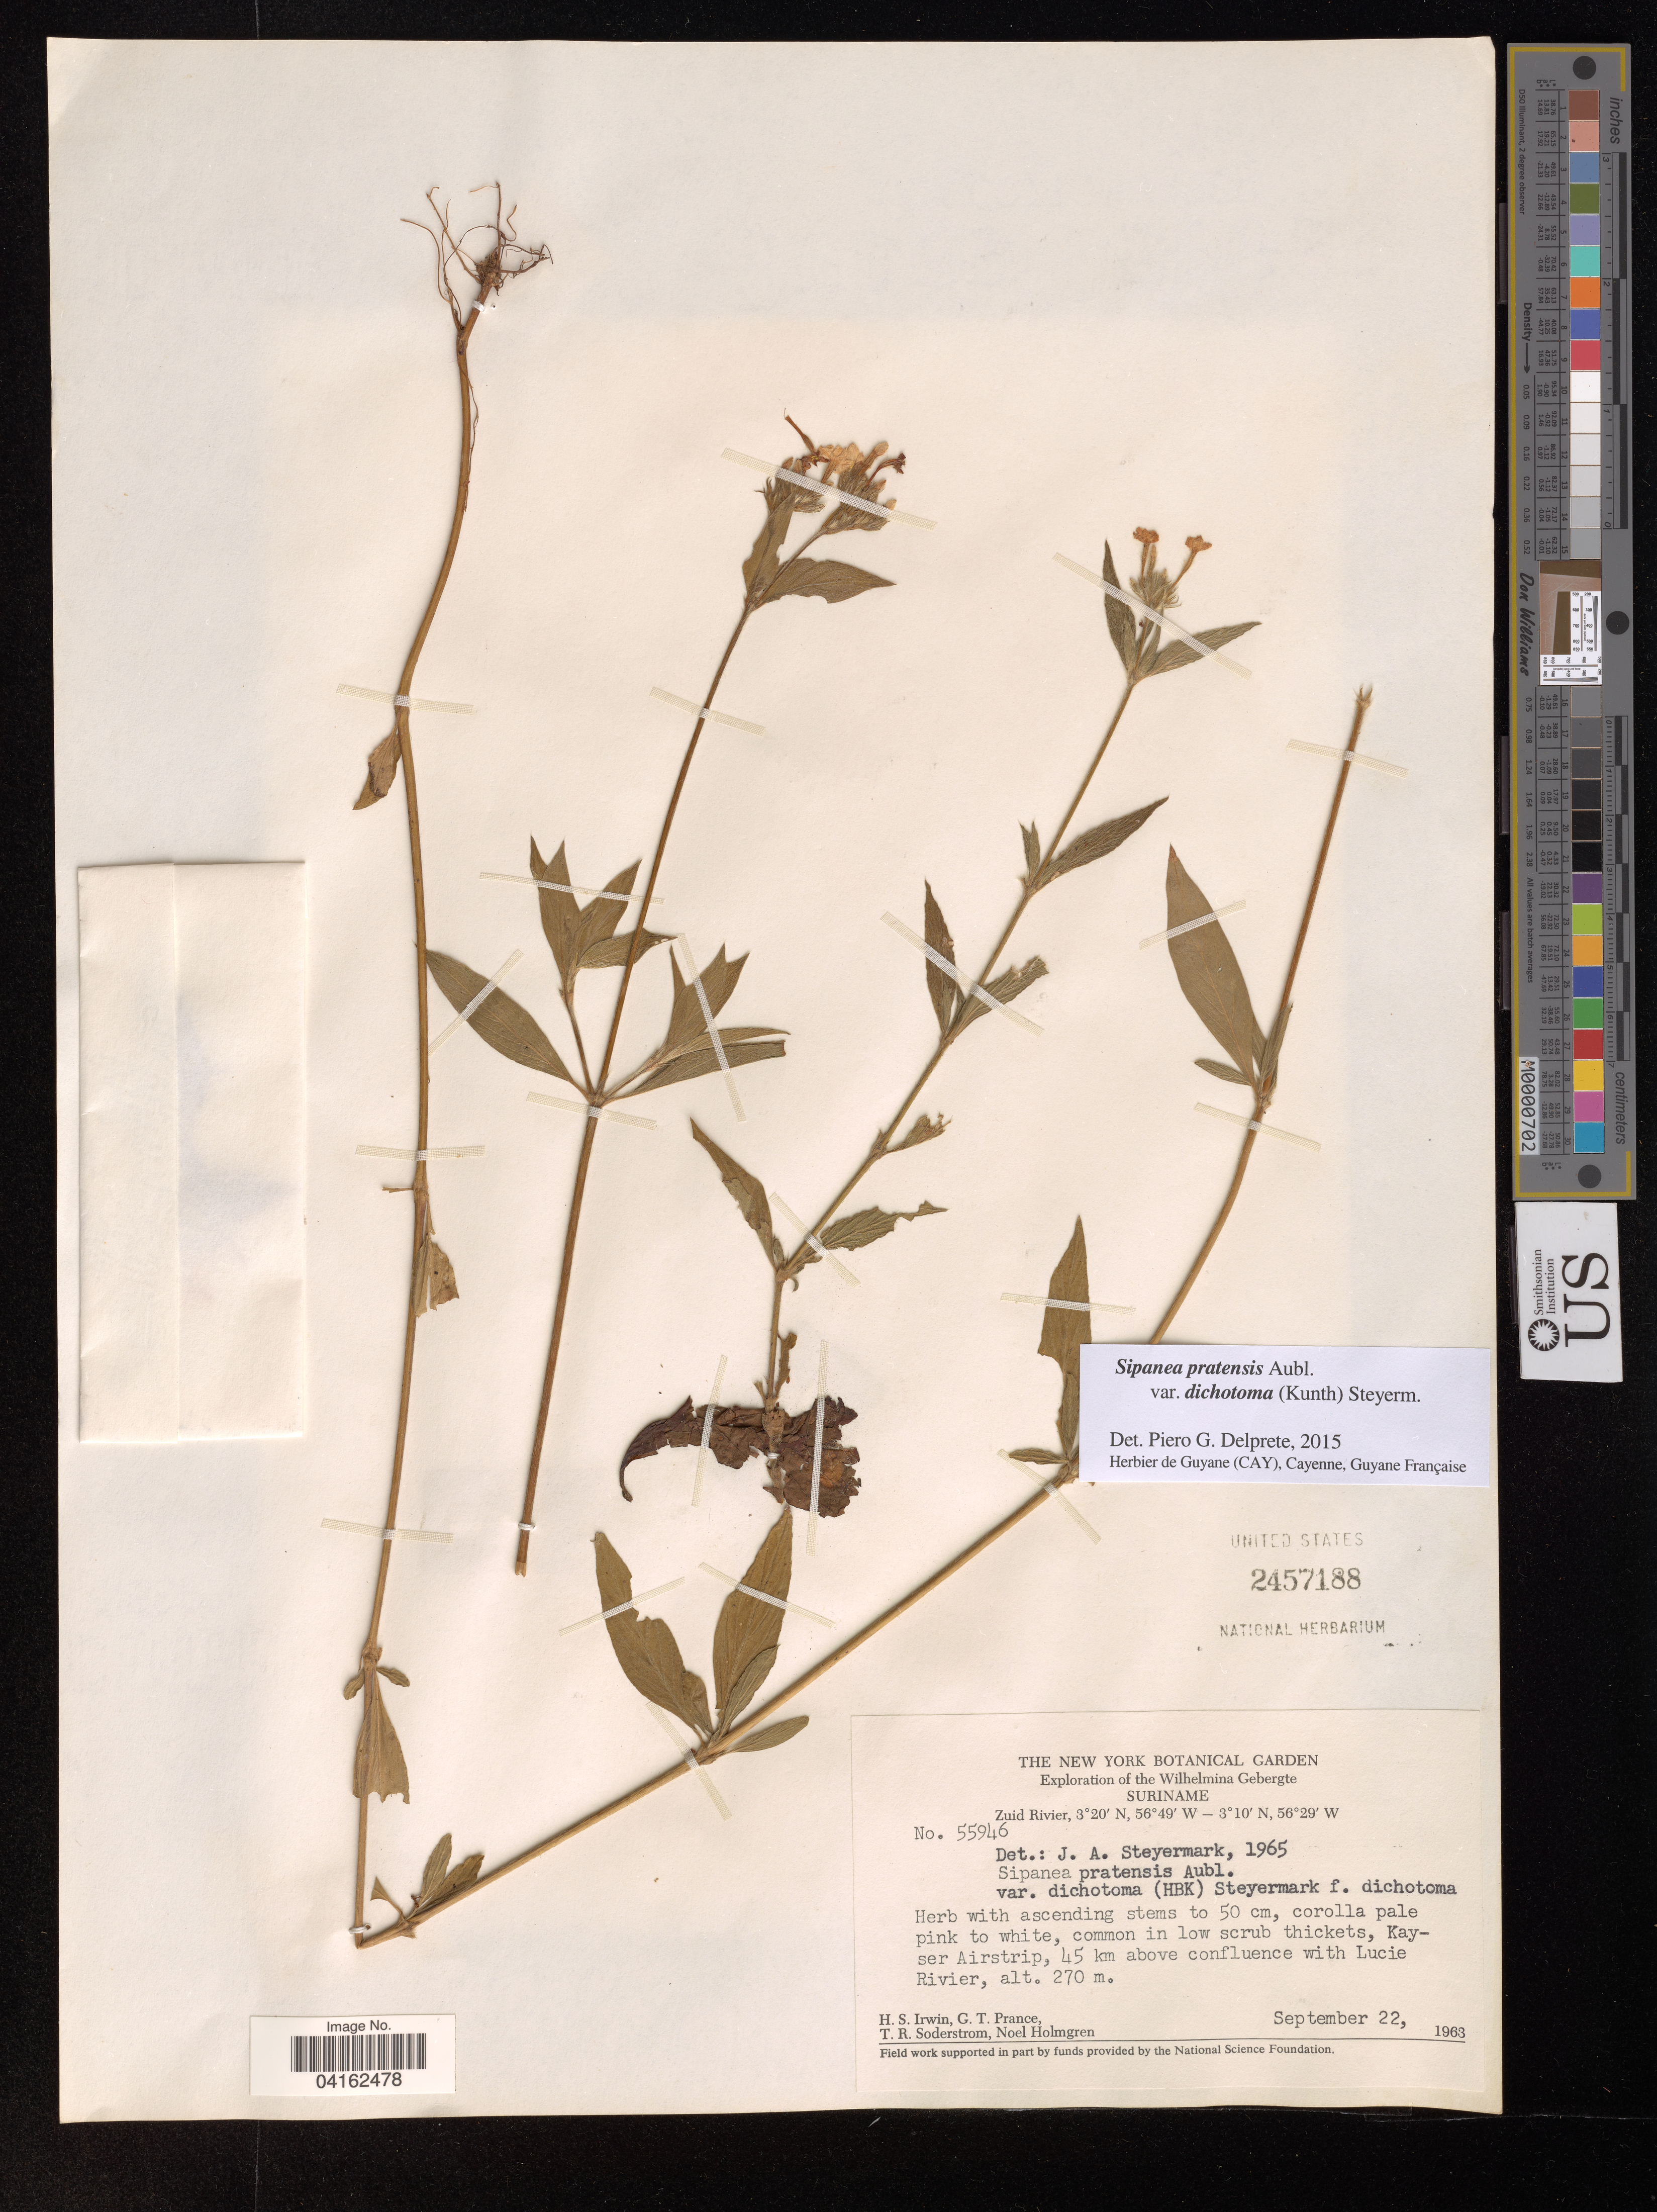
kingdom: Plantae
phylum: Tracheophyta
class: Magnoliopsida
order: Gentianales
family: Rubiaceae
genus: Sipanea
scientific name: Sipanea pratensis var. dichotoma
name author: (Kunth) Steyerm.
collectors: H. Irwin, G. T. Prance, T. R. Soderstrom & N. H. Holmgren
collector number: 55946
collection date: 1963-09-22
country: Suriname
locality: Exploration of the Wilhelmina Gebergte. Zuid Rivier. Kayser Airstrip, 45 km above confluence with Lucie Rivier.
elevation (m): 270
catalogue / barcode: US 2457188